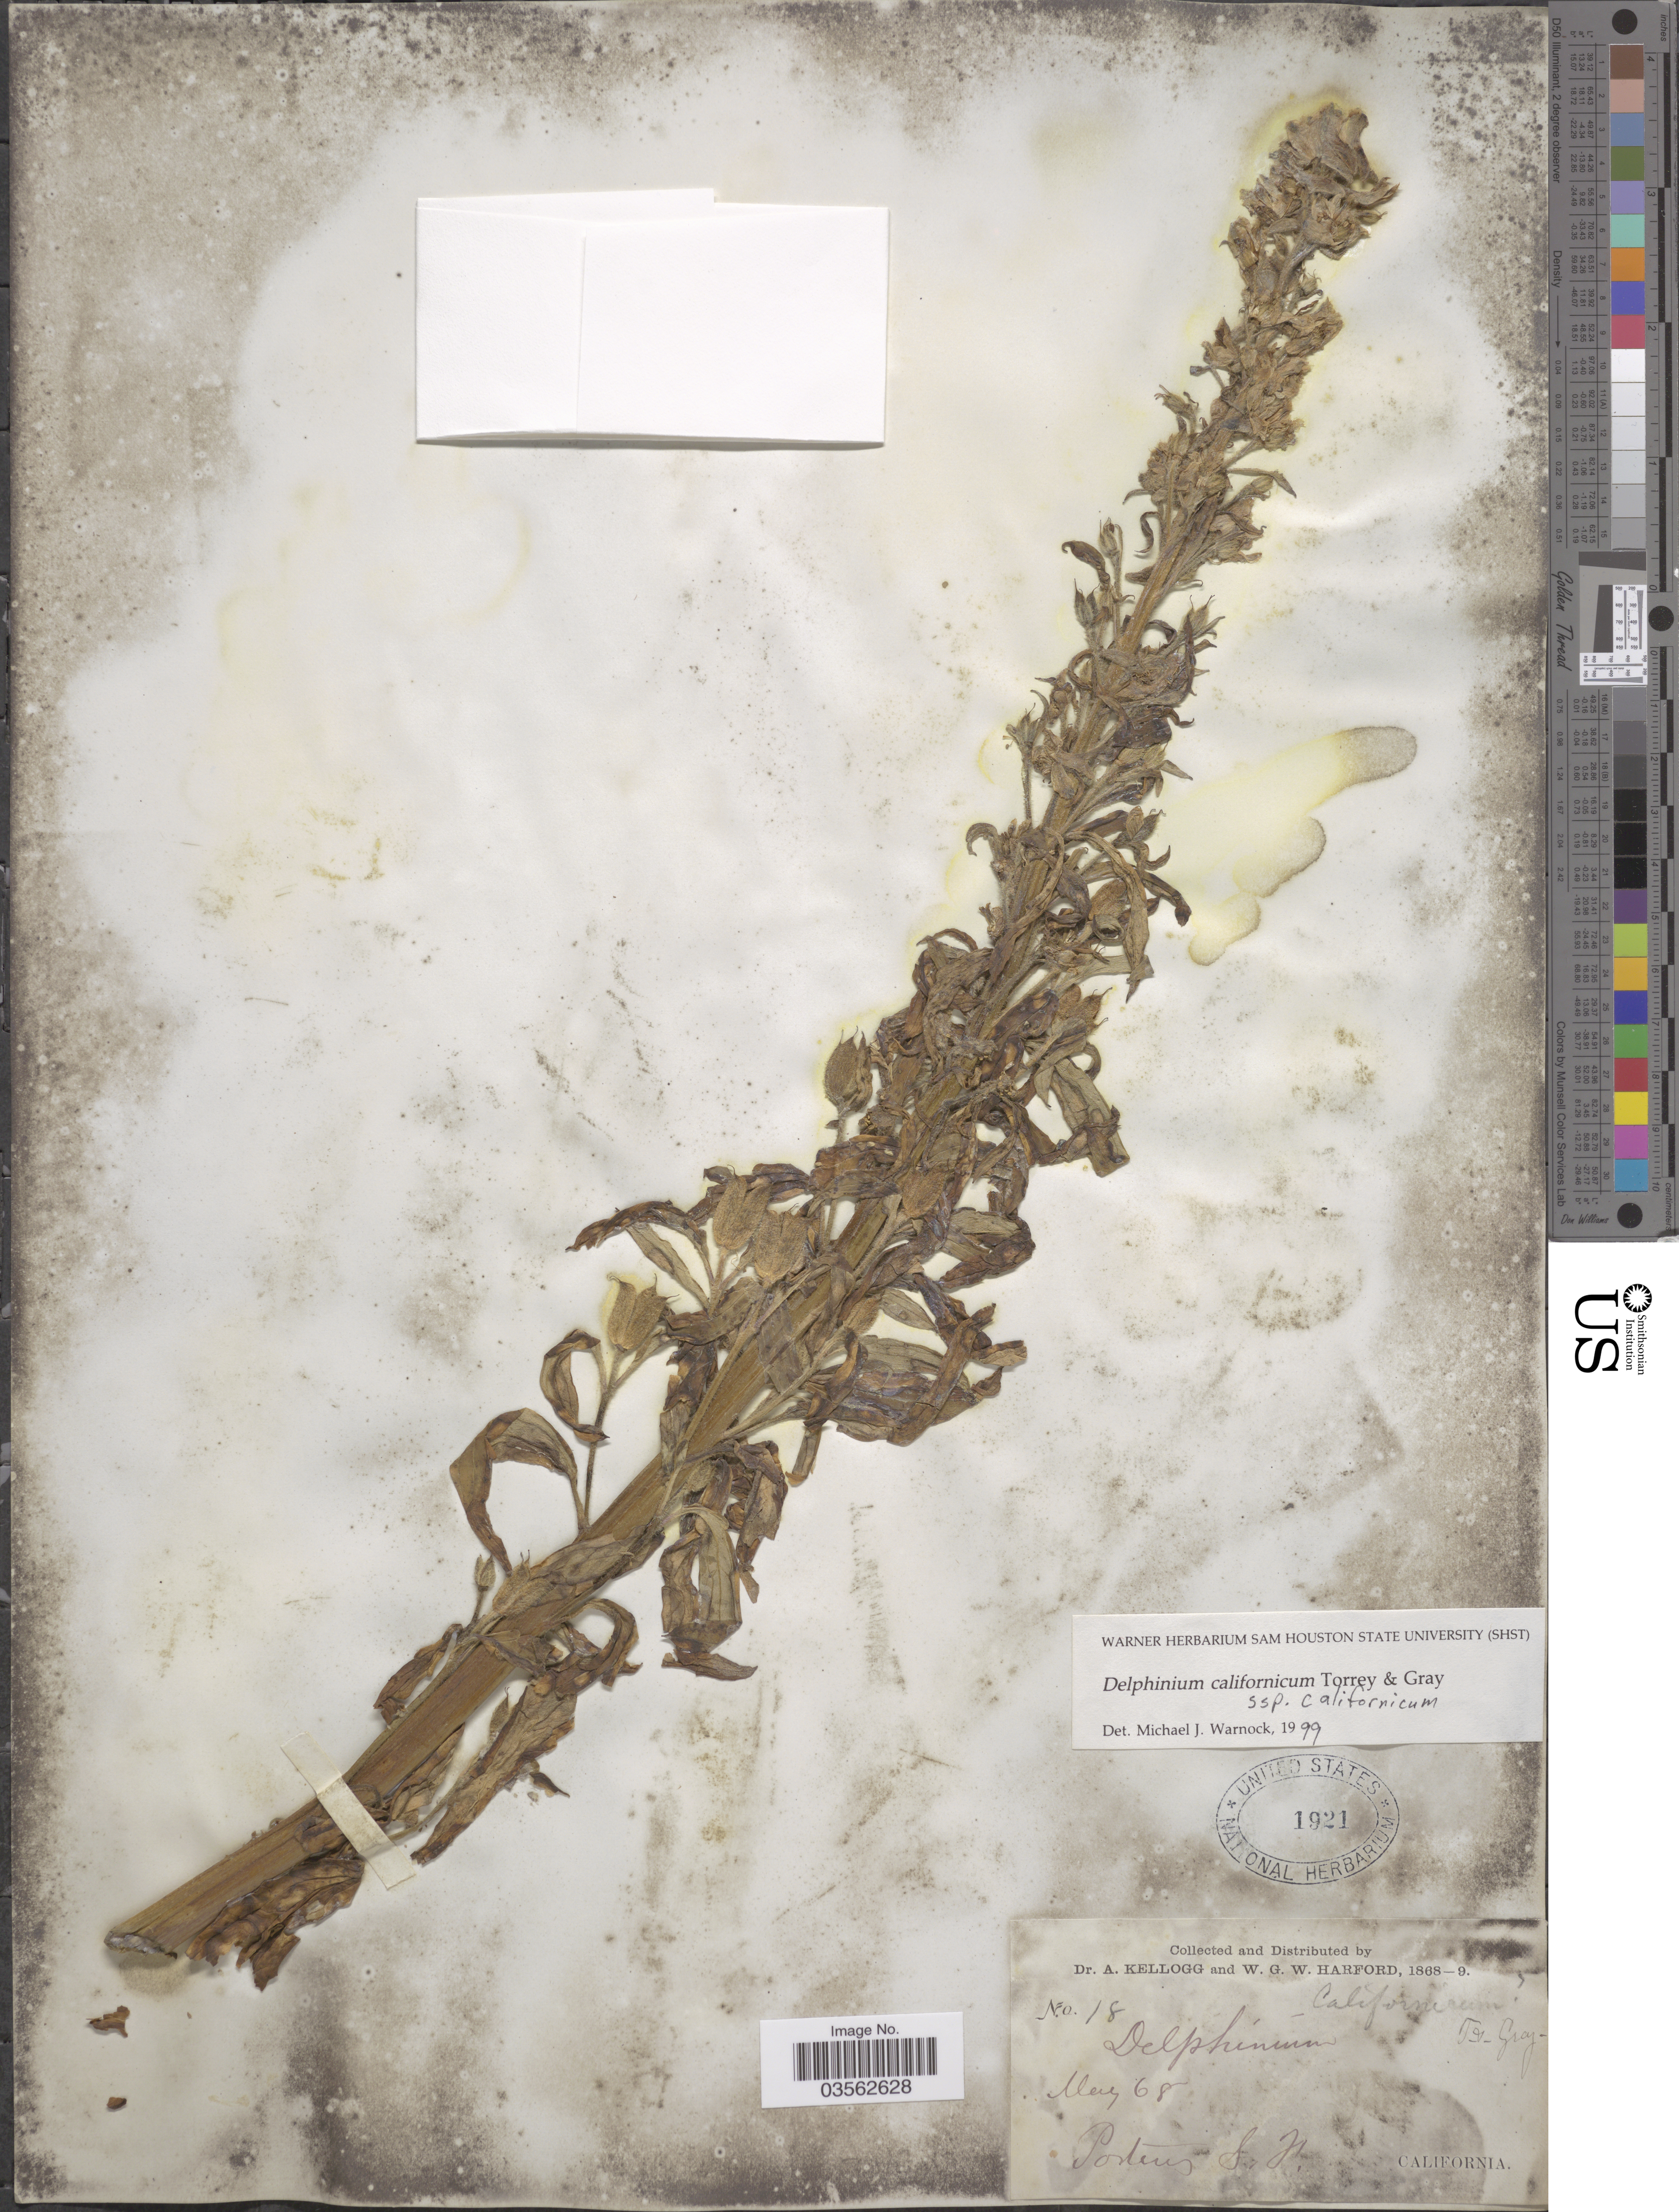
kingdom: Plantae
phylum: Tracheophyta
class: Magnoliopsida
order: Ranunculales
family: Ranunculaceae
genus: Delphinium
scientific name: Delphinium californicum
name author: Torr. & A. Gray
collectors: A. Kellogg & W. G. W. Harford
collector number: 18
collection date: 1868-05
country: United States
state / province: California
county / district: San Francisco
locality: Potrero S. F.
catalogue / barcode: US 1921